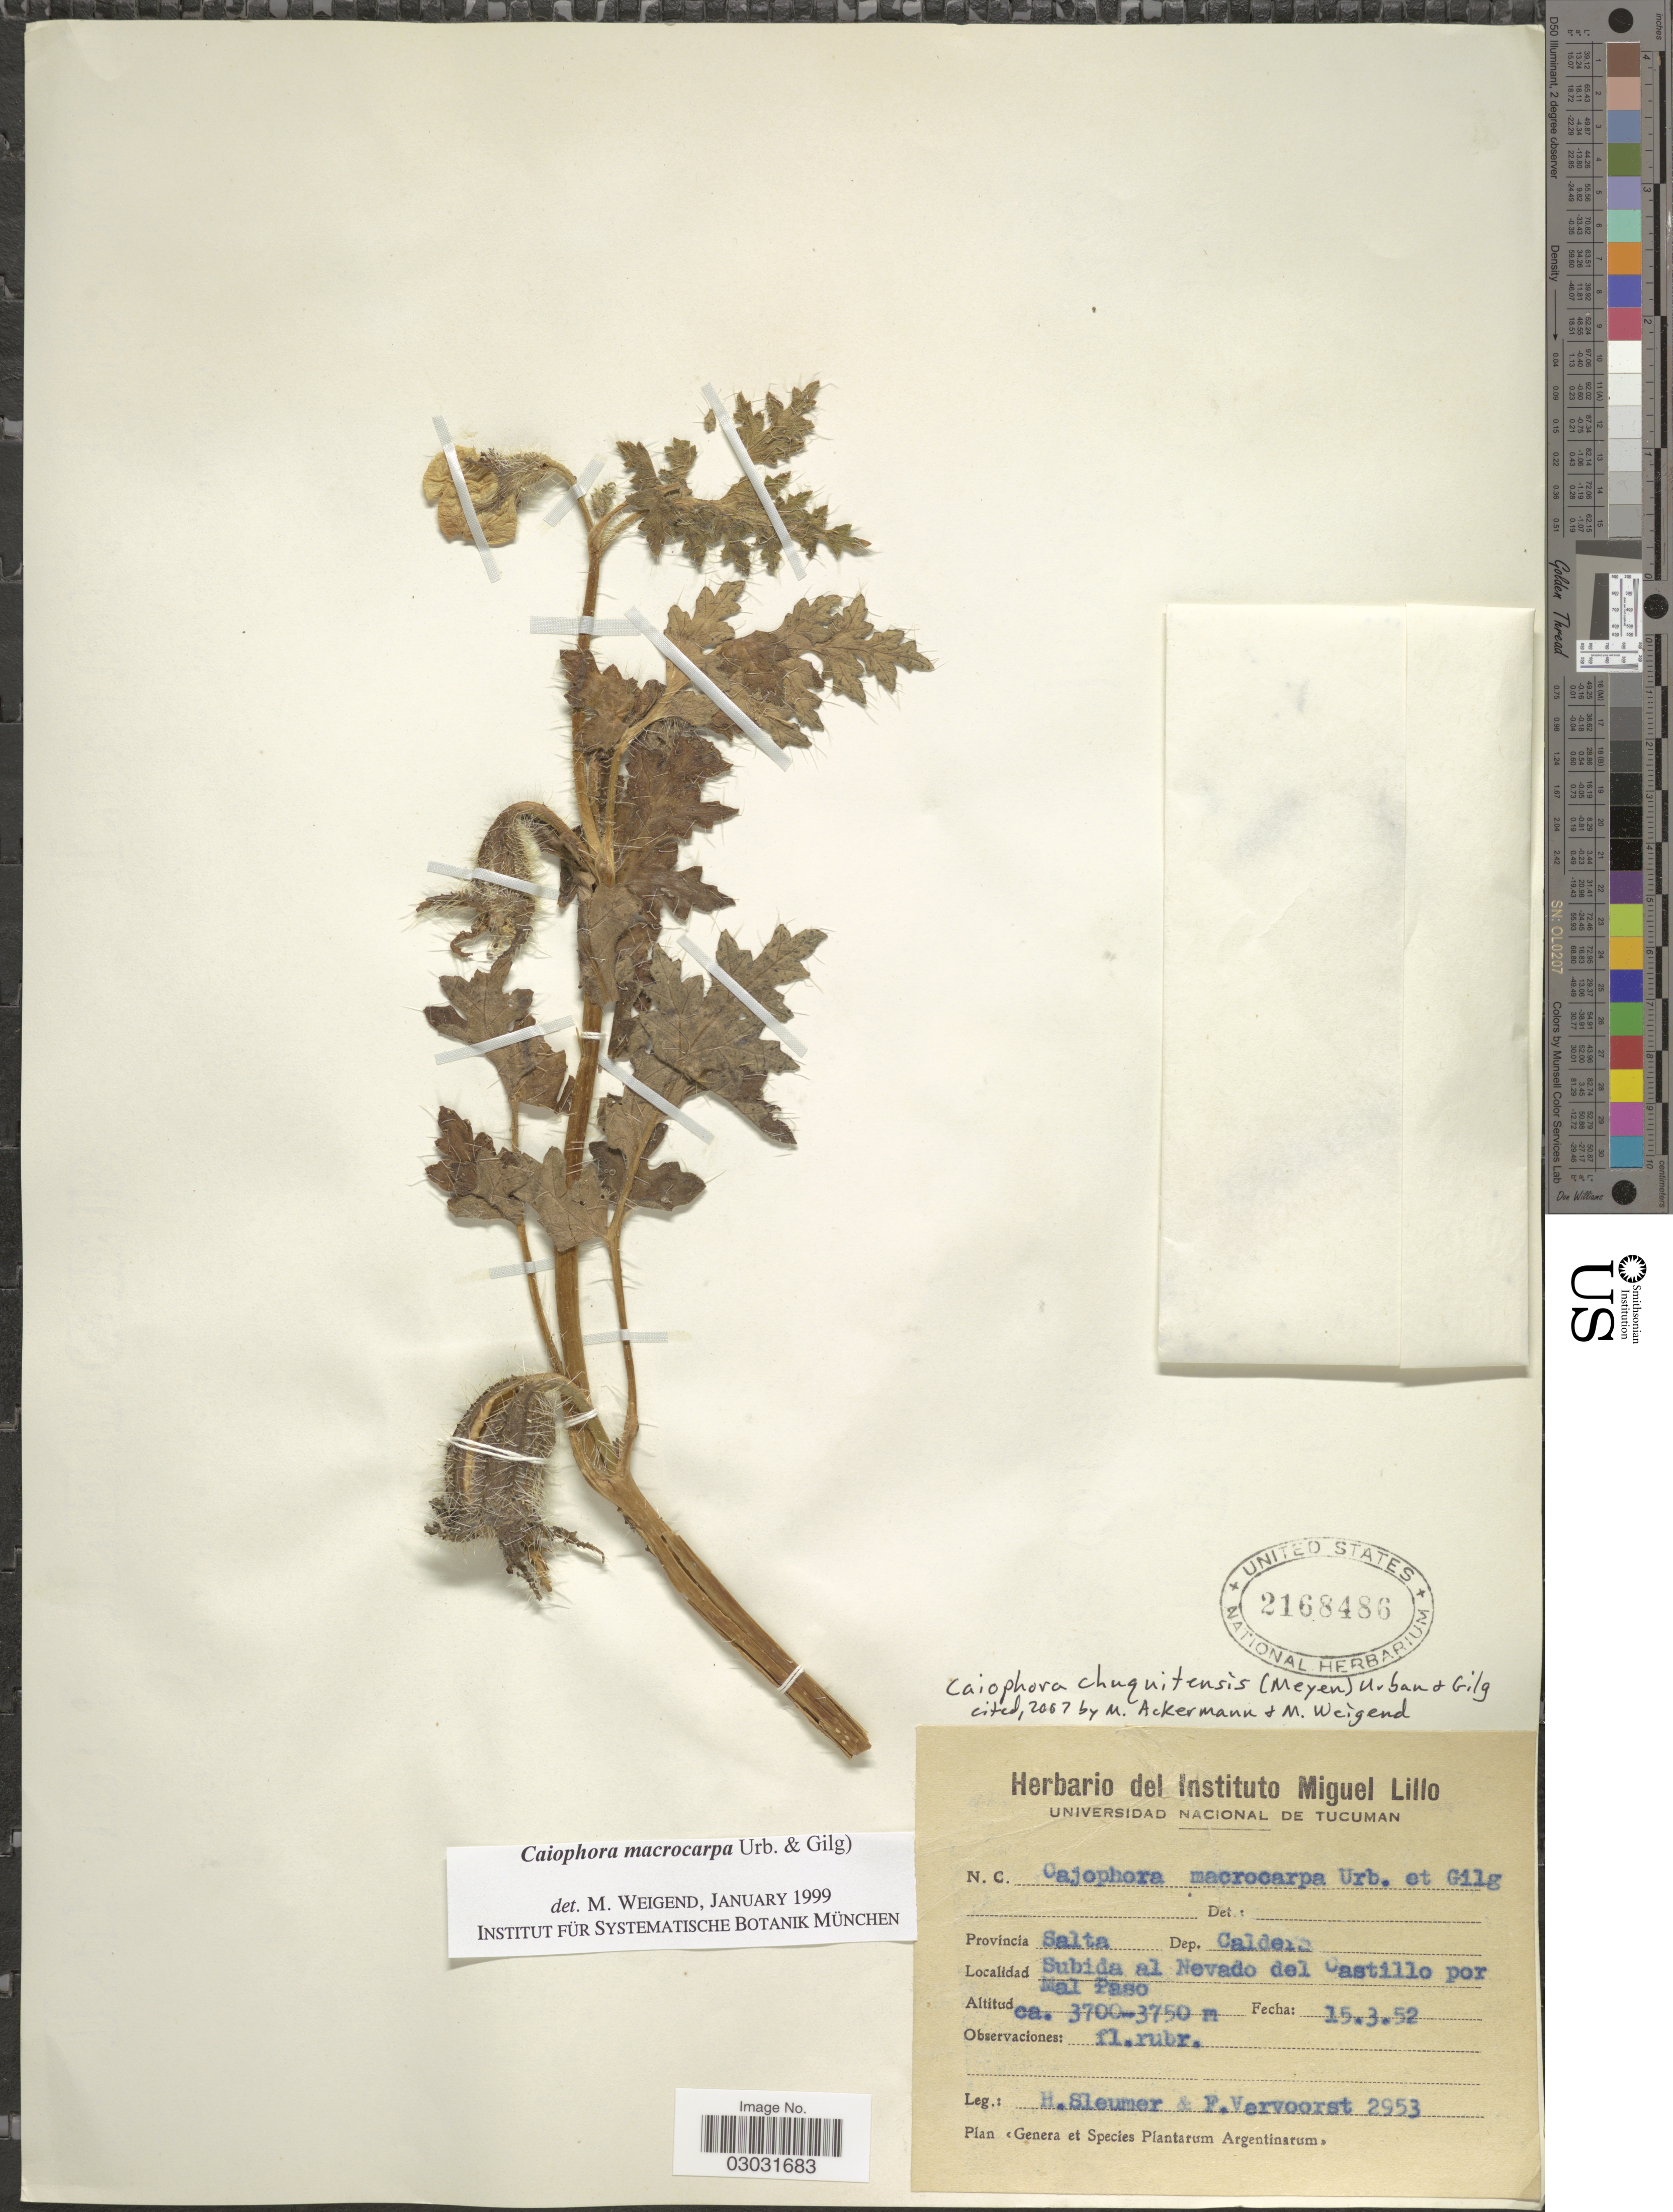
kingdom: Plantae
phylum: Tracheophyta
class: Magnoliopsida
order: Cornales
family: Loasaceae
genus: Caiophora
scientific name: Caiophora chuquitensis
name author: (Meyen) Urb. & Gilg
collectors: H. O. Sleumer & F. Vervoorst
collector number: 2953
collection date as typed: Transcribed d/m/y: 15/3/52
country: Argentina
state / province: Salta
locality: Dep. Caldera. Subida al Nevado del Castillo por Mal Paso.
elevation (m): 3700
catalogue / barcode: US 2168486